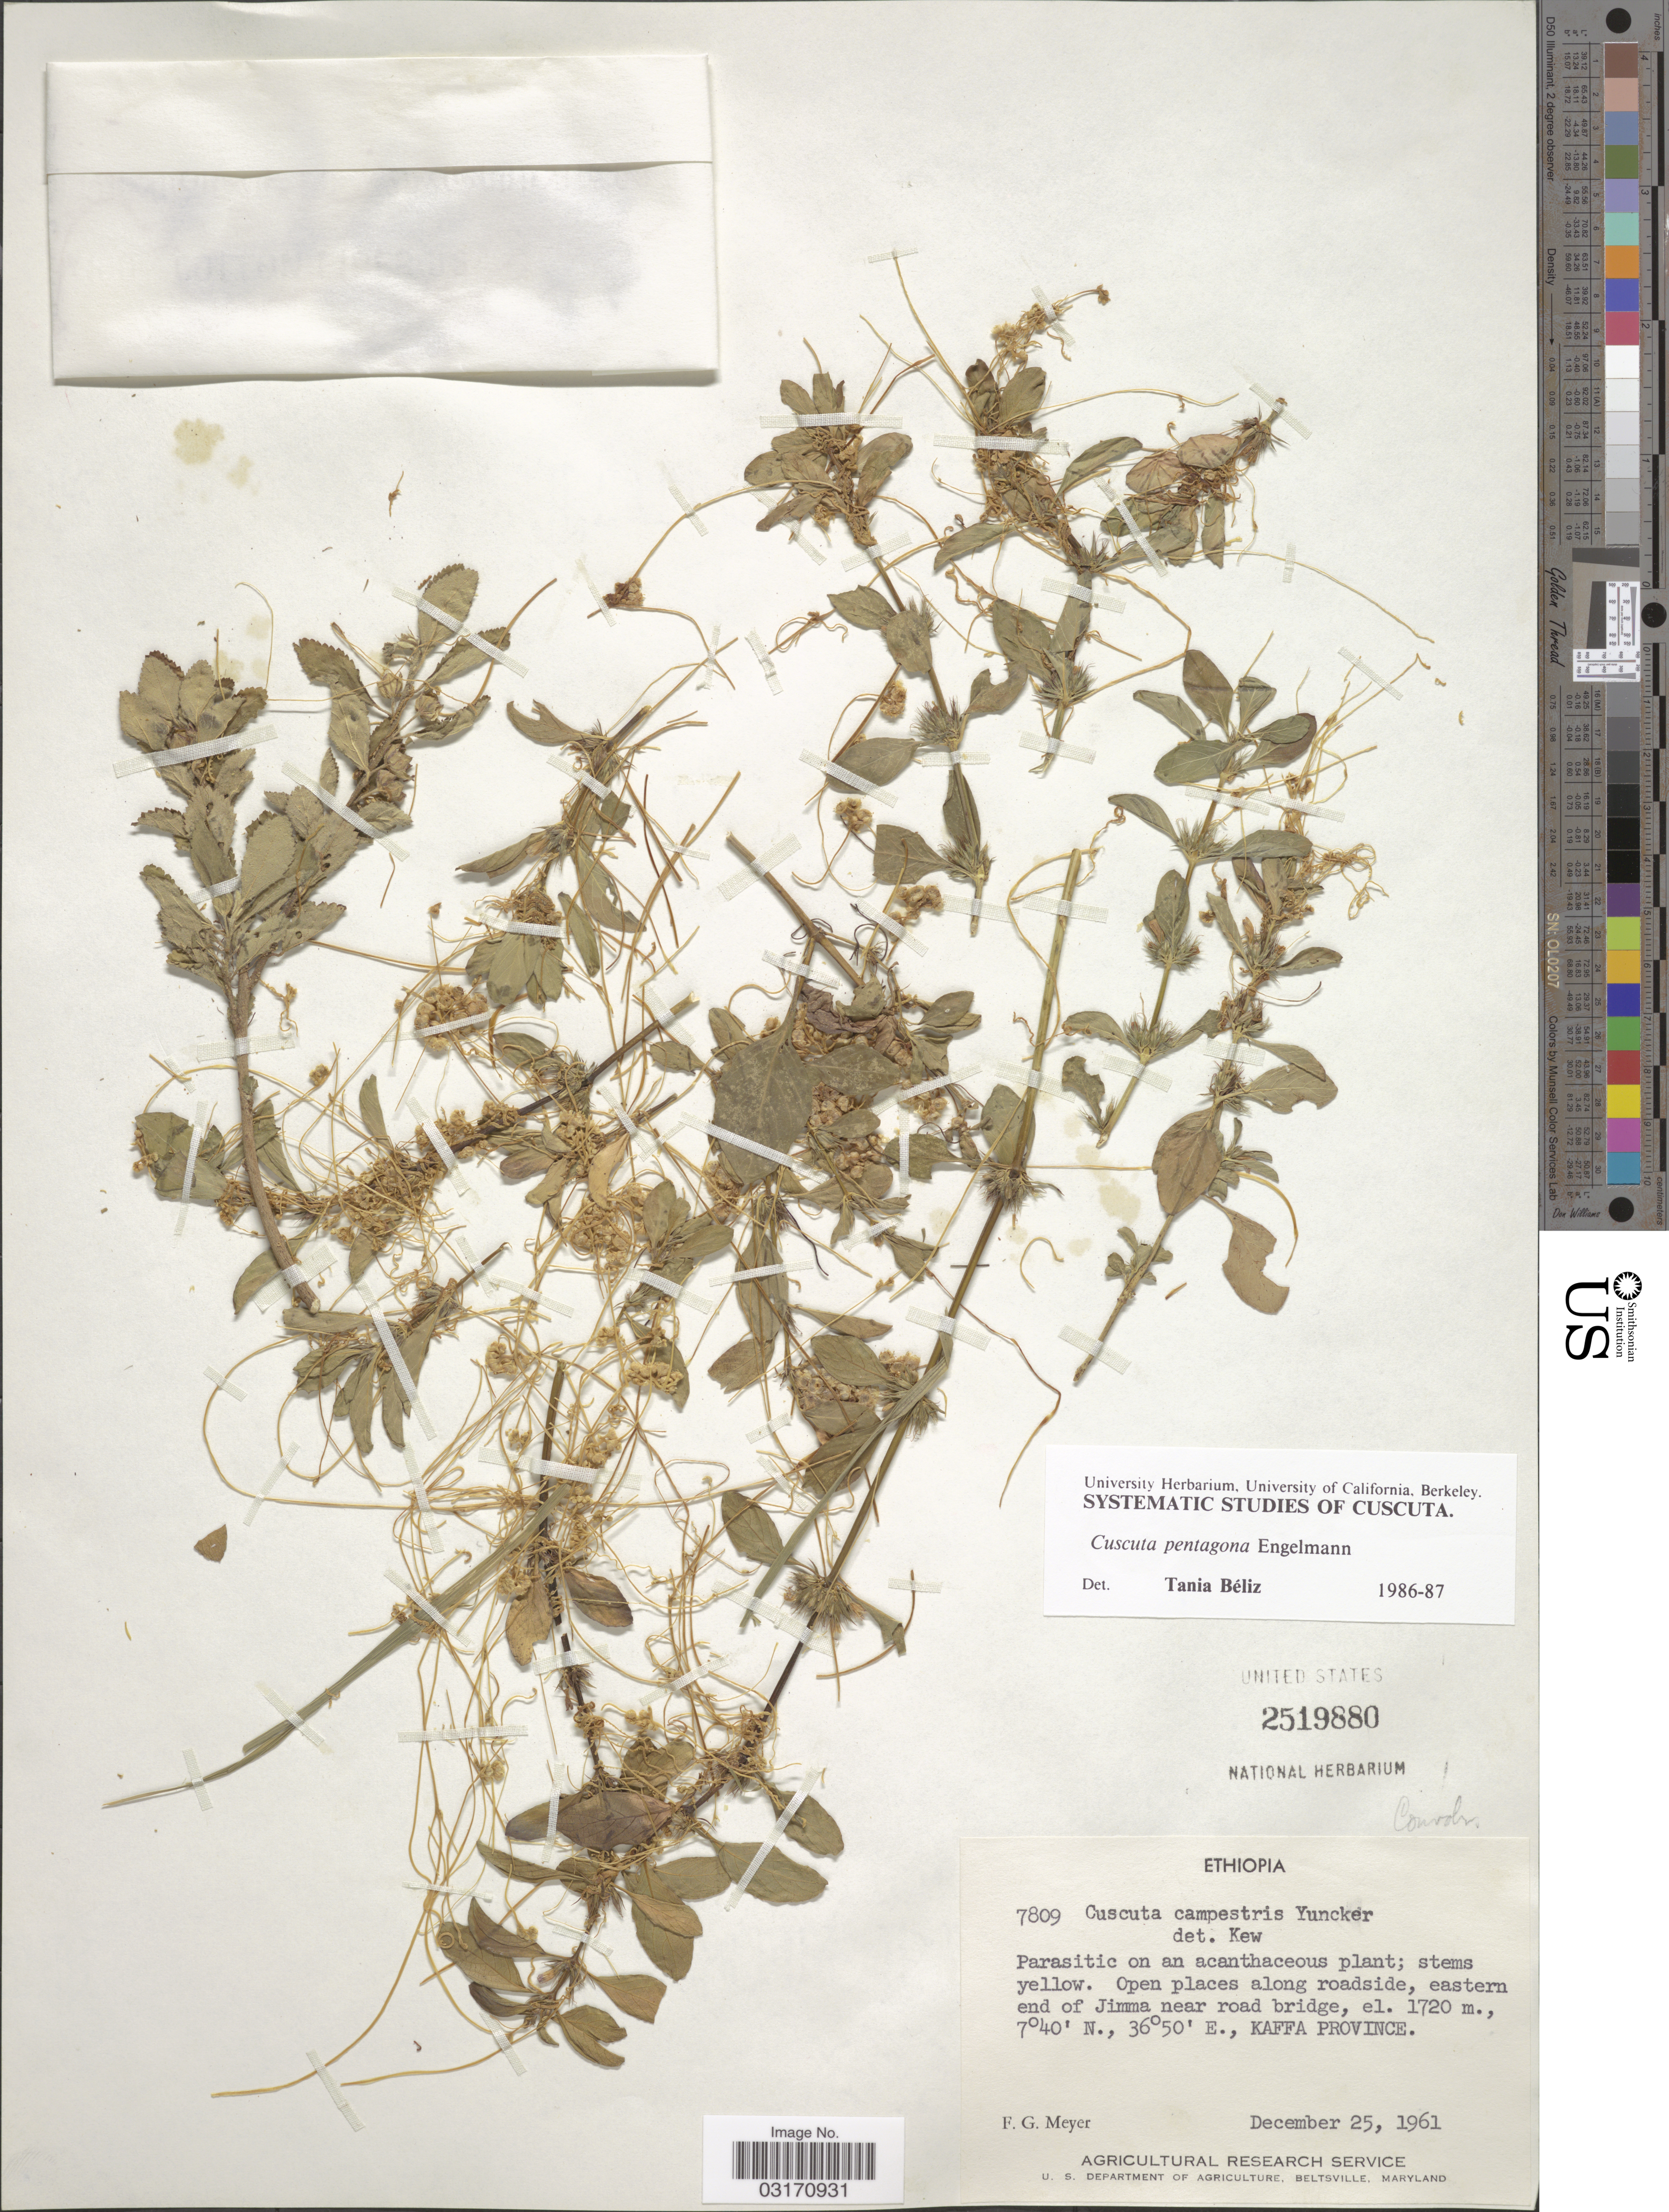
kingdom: Plantae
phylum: Tracheophyta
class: Magnoliopsida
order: Solanales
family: Convolvulaceae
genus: Cuscuta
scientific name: Cuscuta pentagona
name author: Engelm.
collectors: F. G. Meyer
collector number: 7809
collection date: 1961-12-25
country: Ethiopia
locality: Open places along roadside, eastern end of Jimma near end bridge. Kaffa Province.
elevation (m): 1720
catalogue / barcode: US 2519880